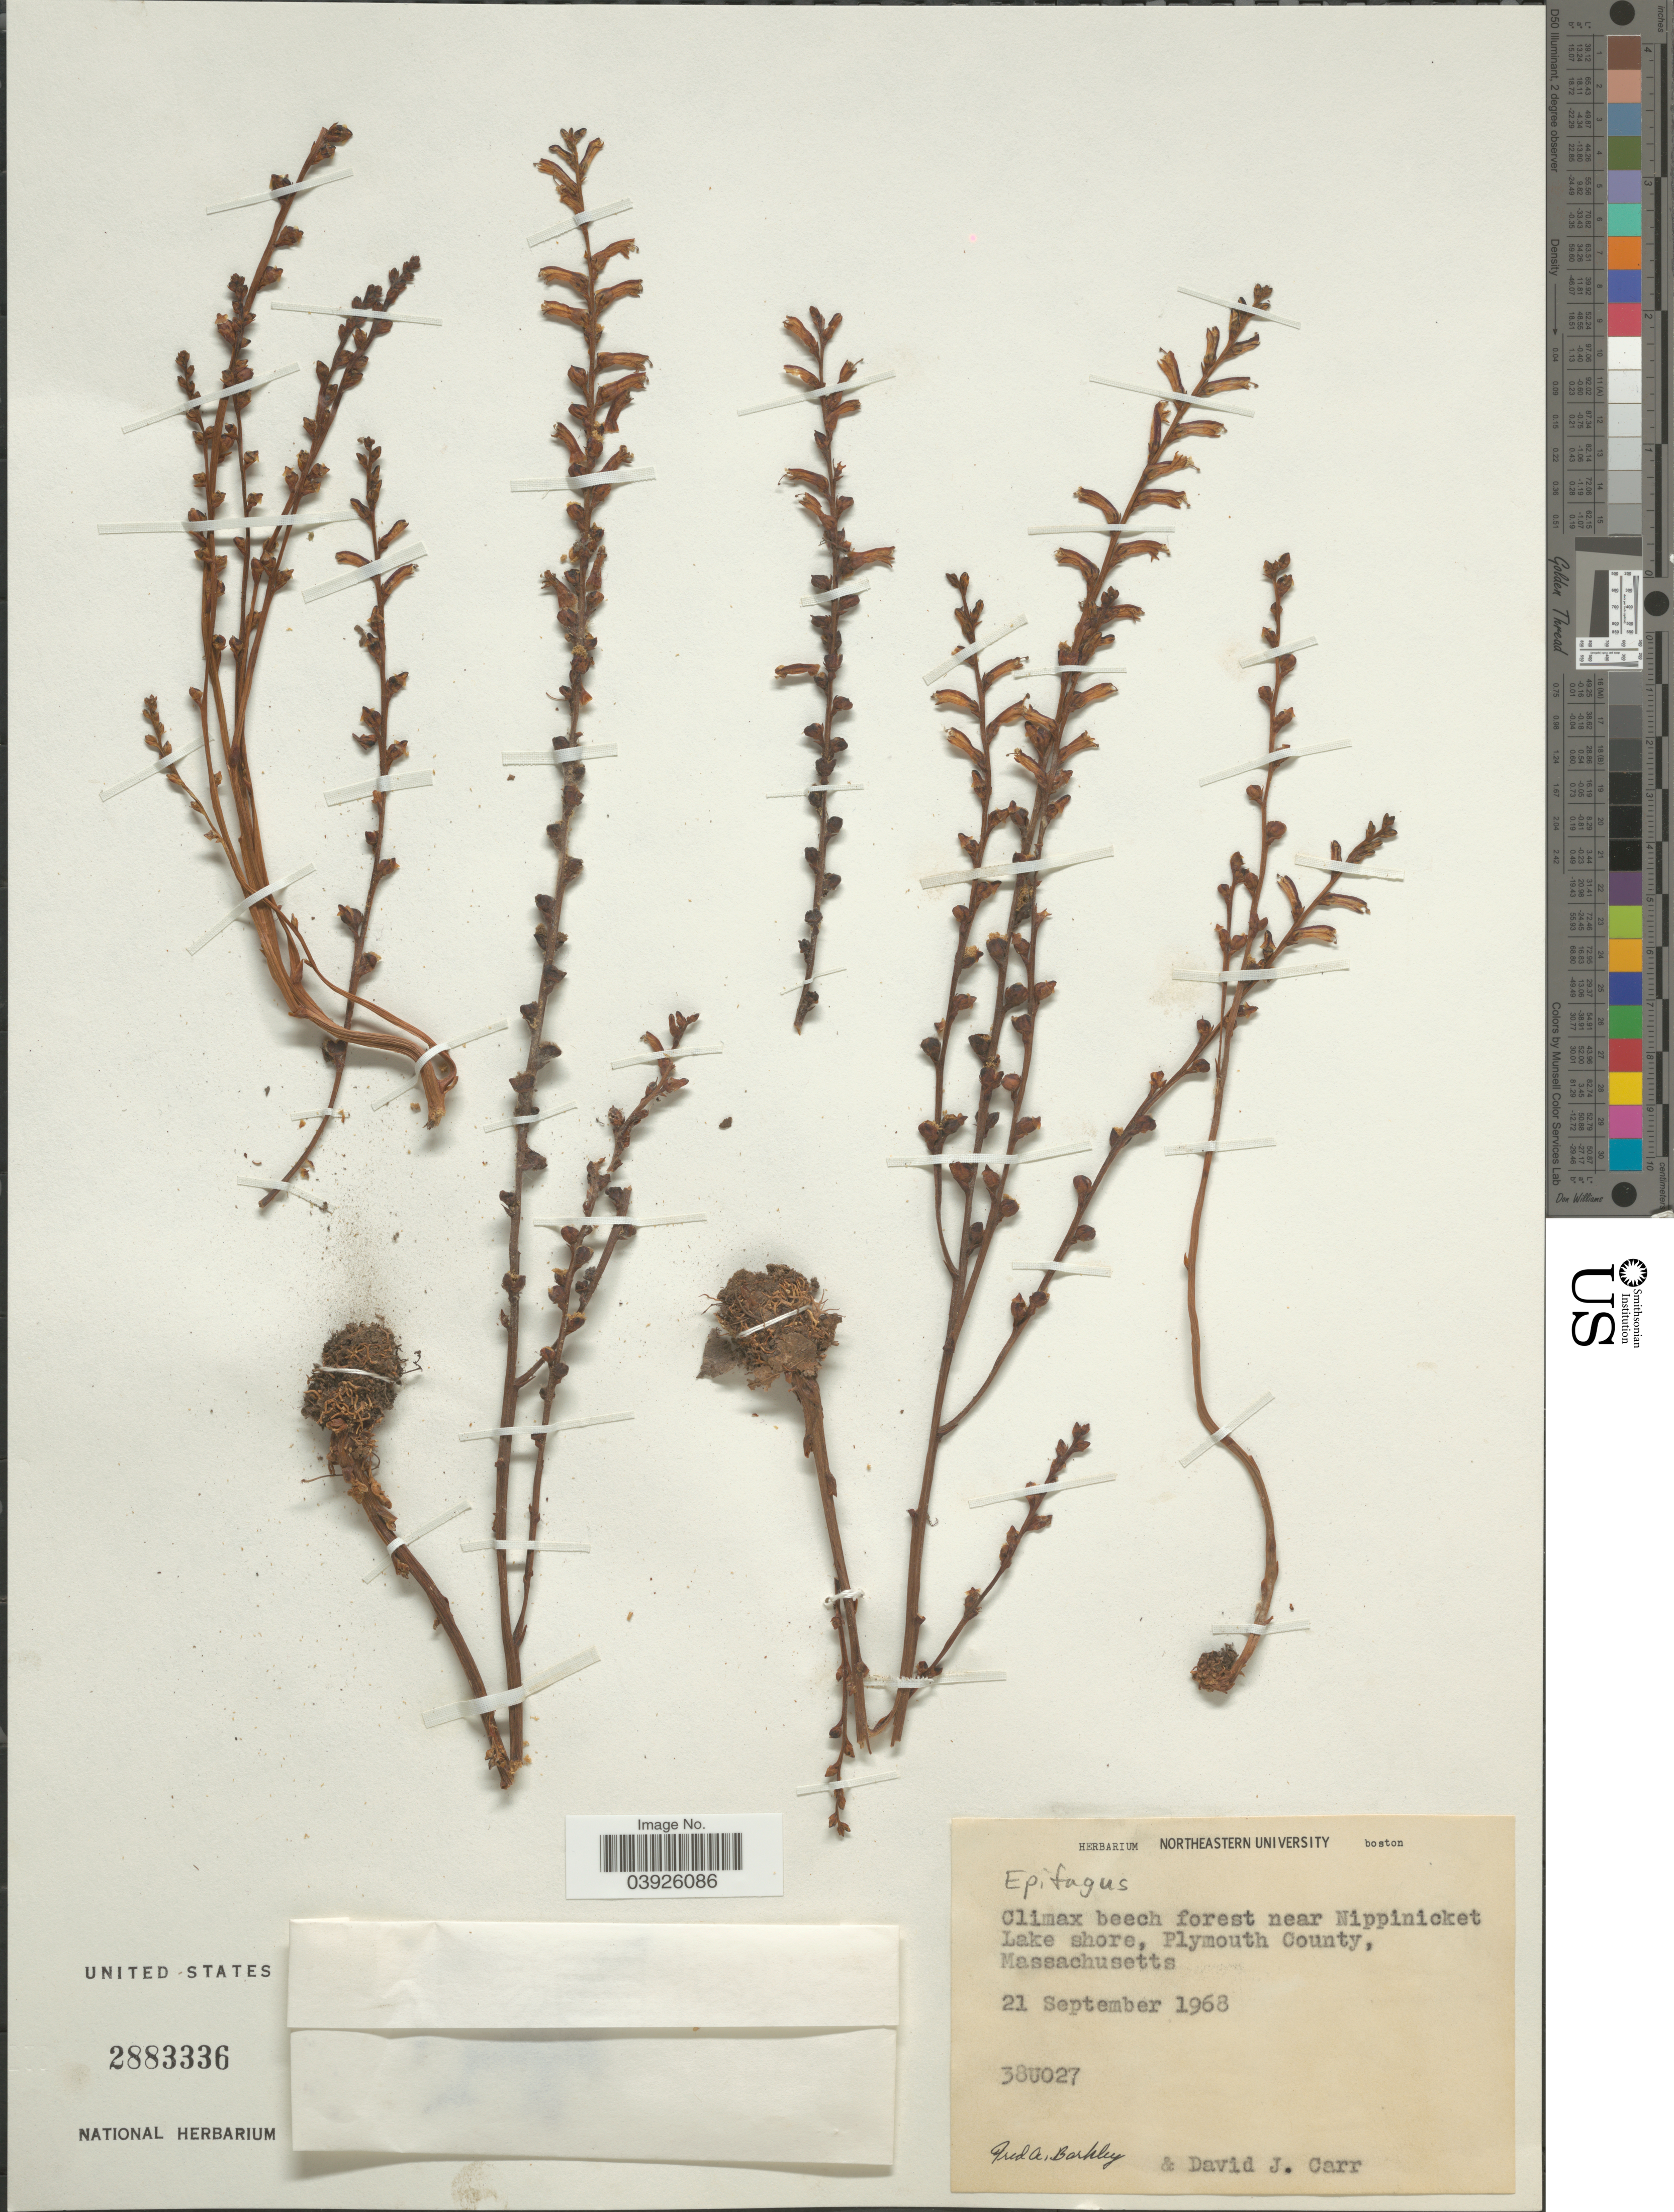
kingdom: Plantae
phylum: Tracheophyta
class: Magnoliopsida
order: Lamiales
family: Orobanchaceae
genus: Epifagus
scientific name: Epifagus sp.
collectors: F. A. Barkley & D. J. Carr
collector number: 38U027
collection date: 1968-09-21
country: United States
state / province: Massachusetts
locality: Climax beech forest near Nippinicket Lake shore, Plymouth County.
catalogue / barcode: US 2883336